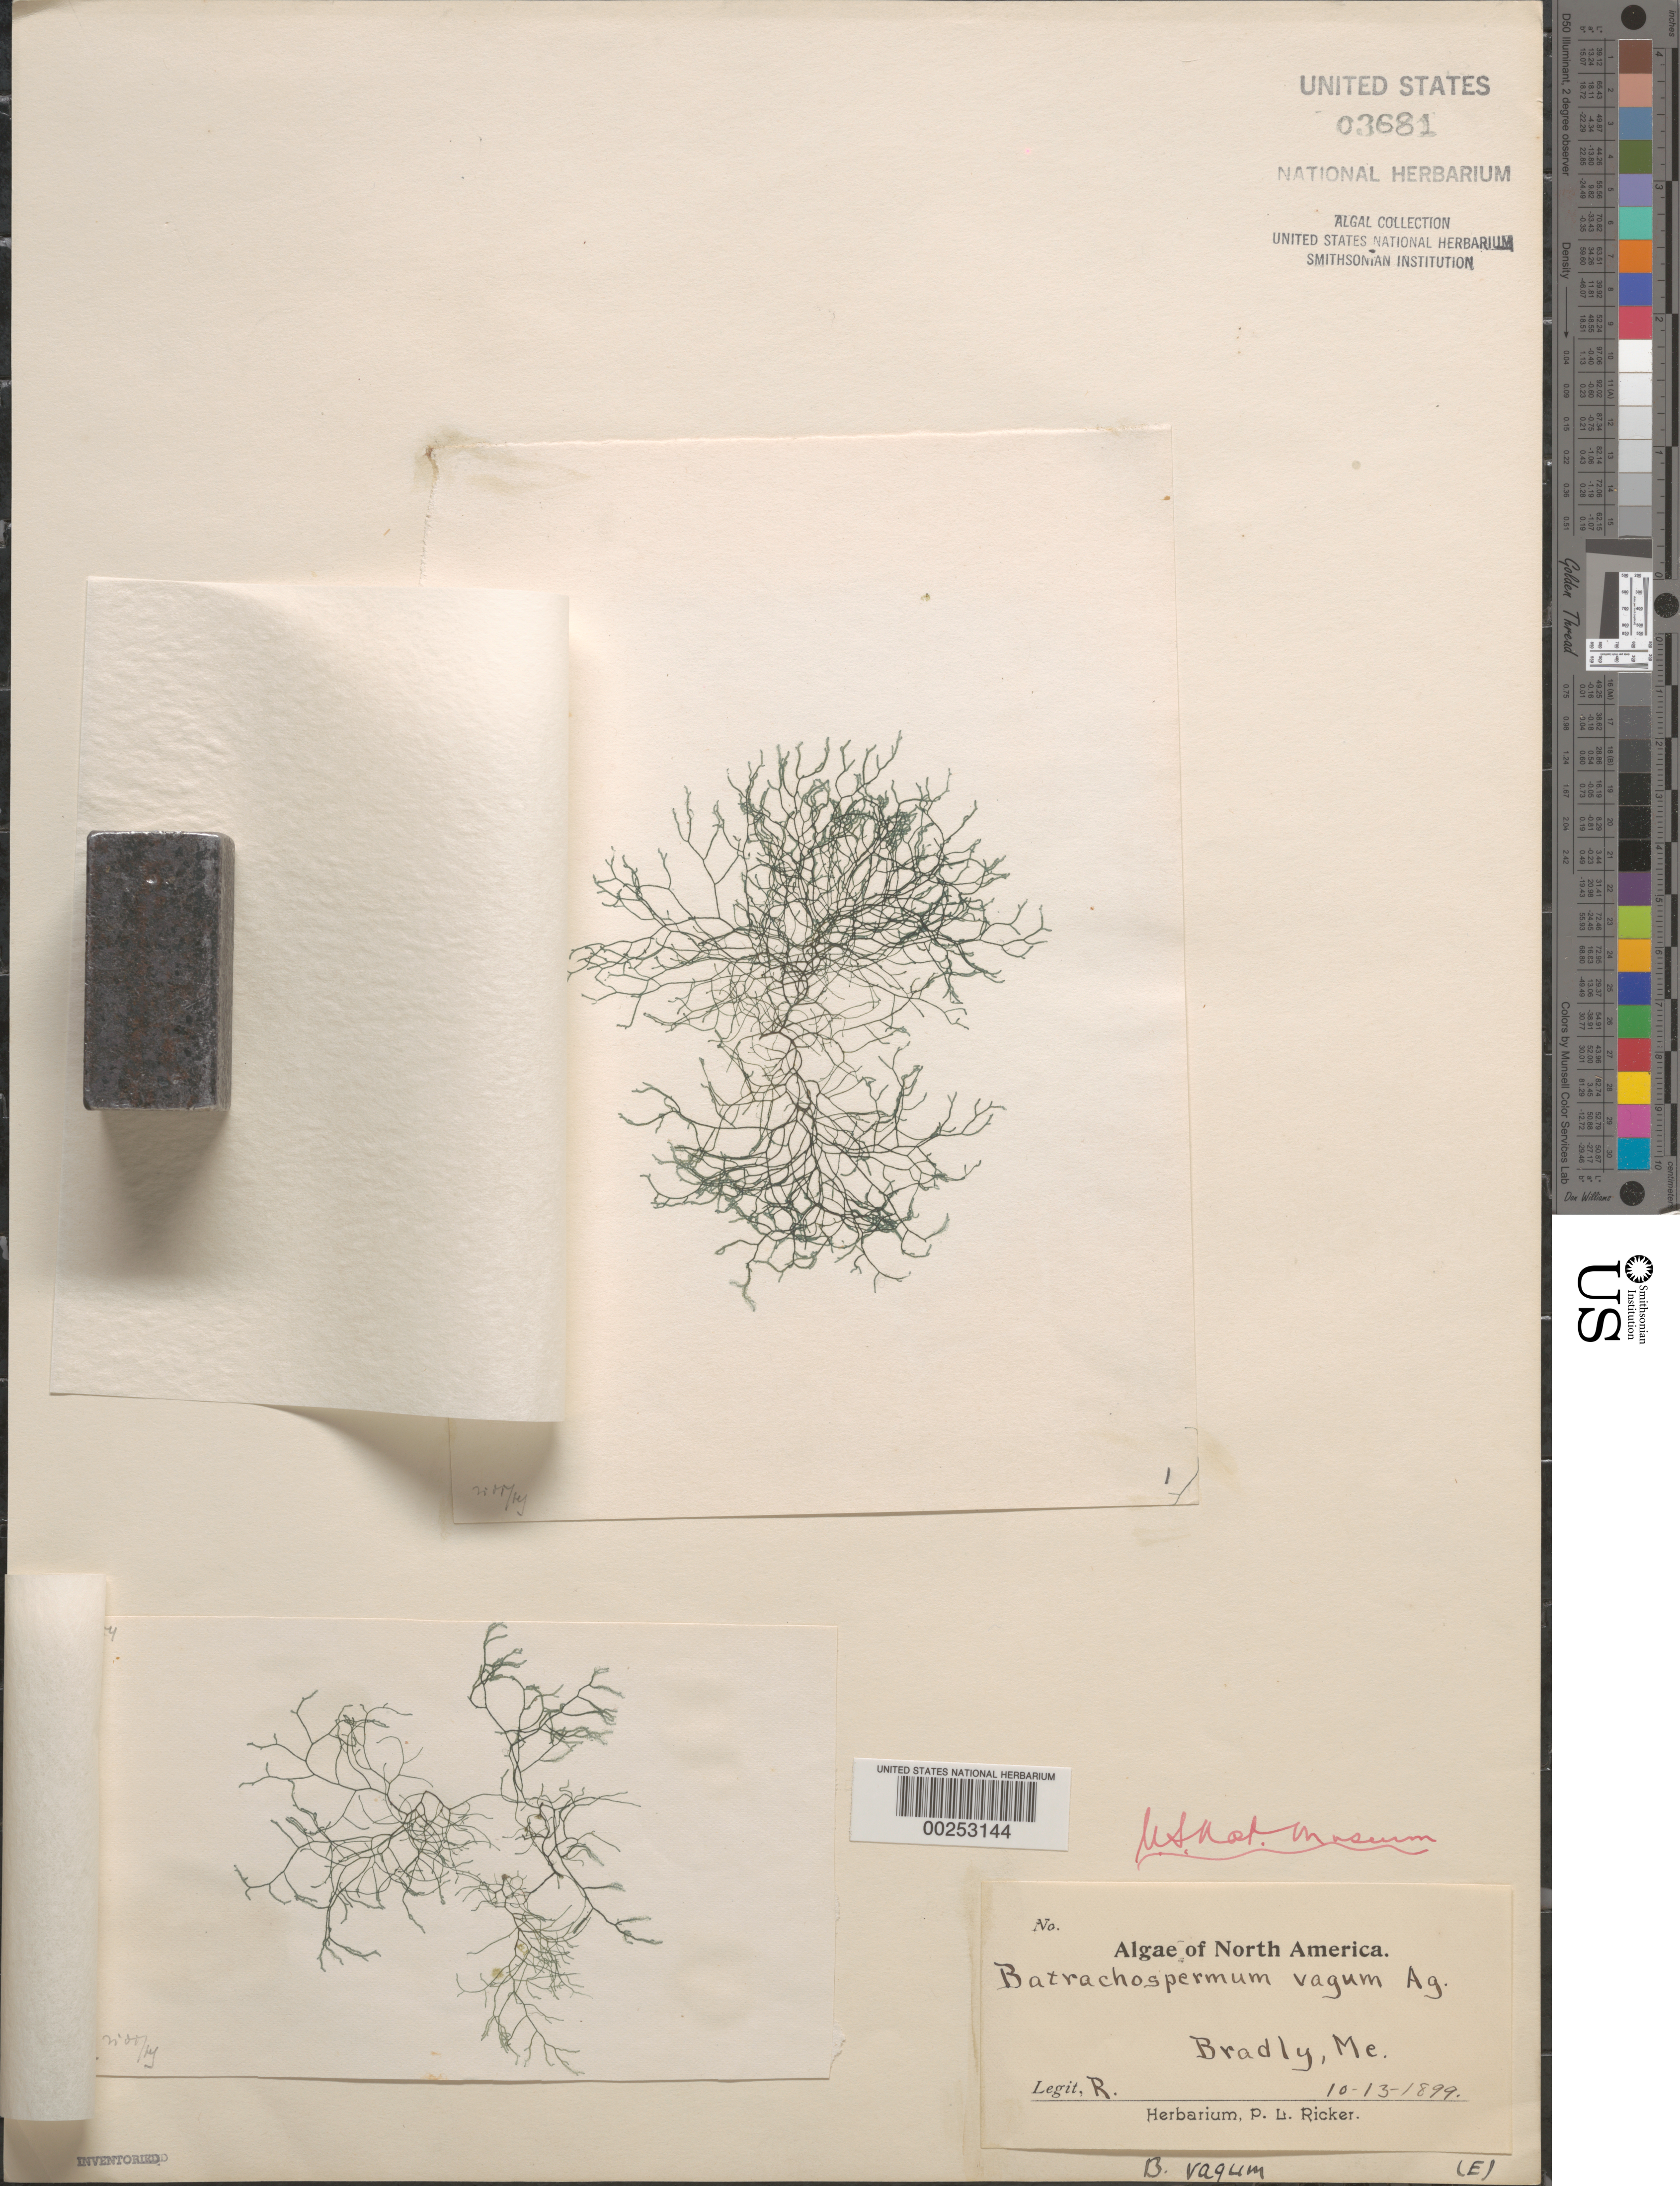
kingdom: Plantae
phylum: Rhodophyta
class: Florideophyceae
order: Batrachospermales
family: Batrachospermaceae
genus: Batrachospermum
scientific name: Batrachospermum turfosum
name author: Bory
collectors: P. Ricker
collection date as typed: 13 Oct 1899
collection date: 1899-10-13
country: United States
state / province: Maine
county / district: Penobscot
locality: Bradley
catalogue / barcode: US 3681